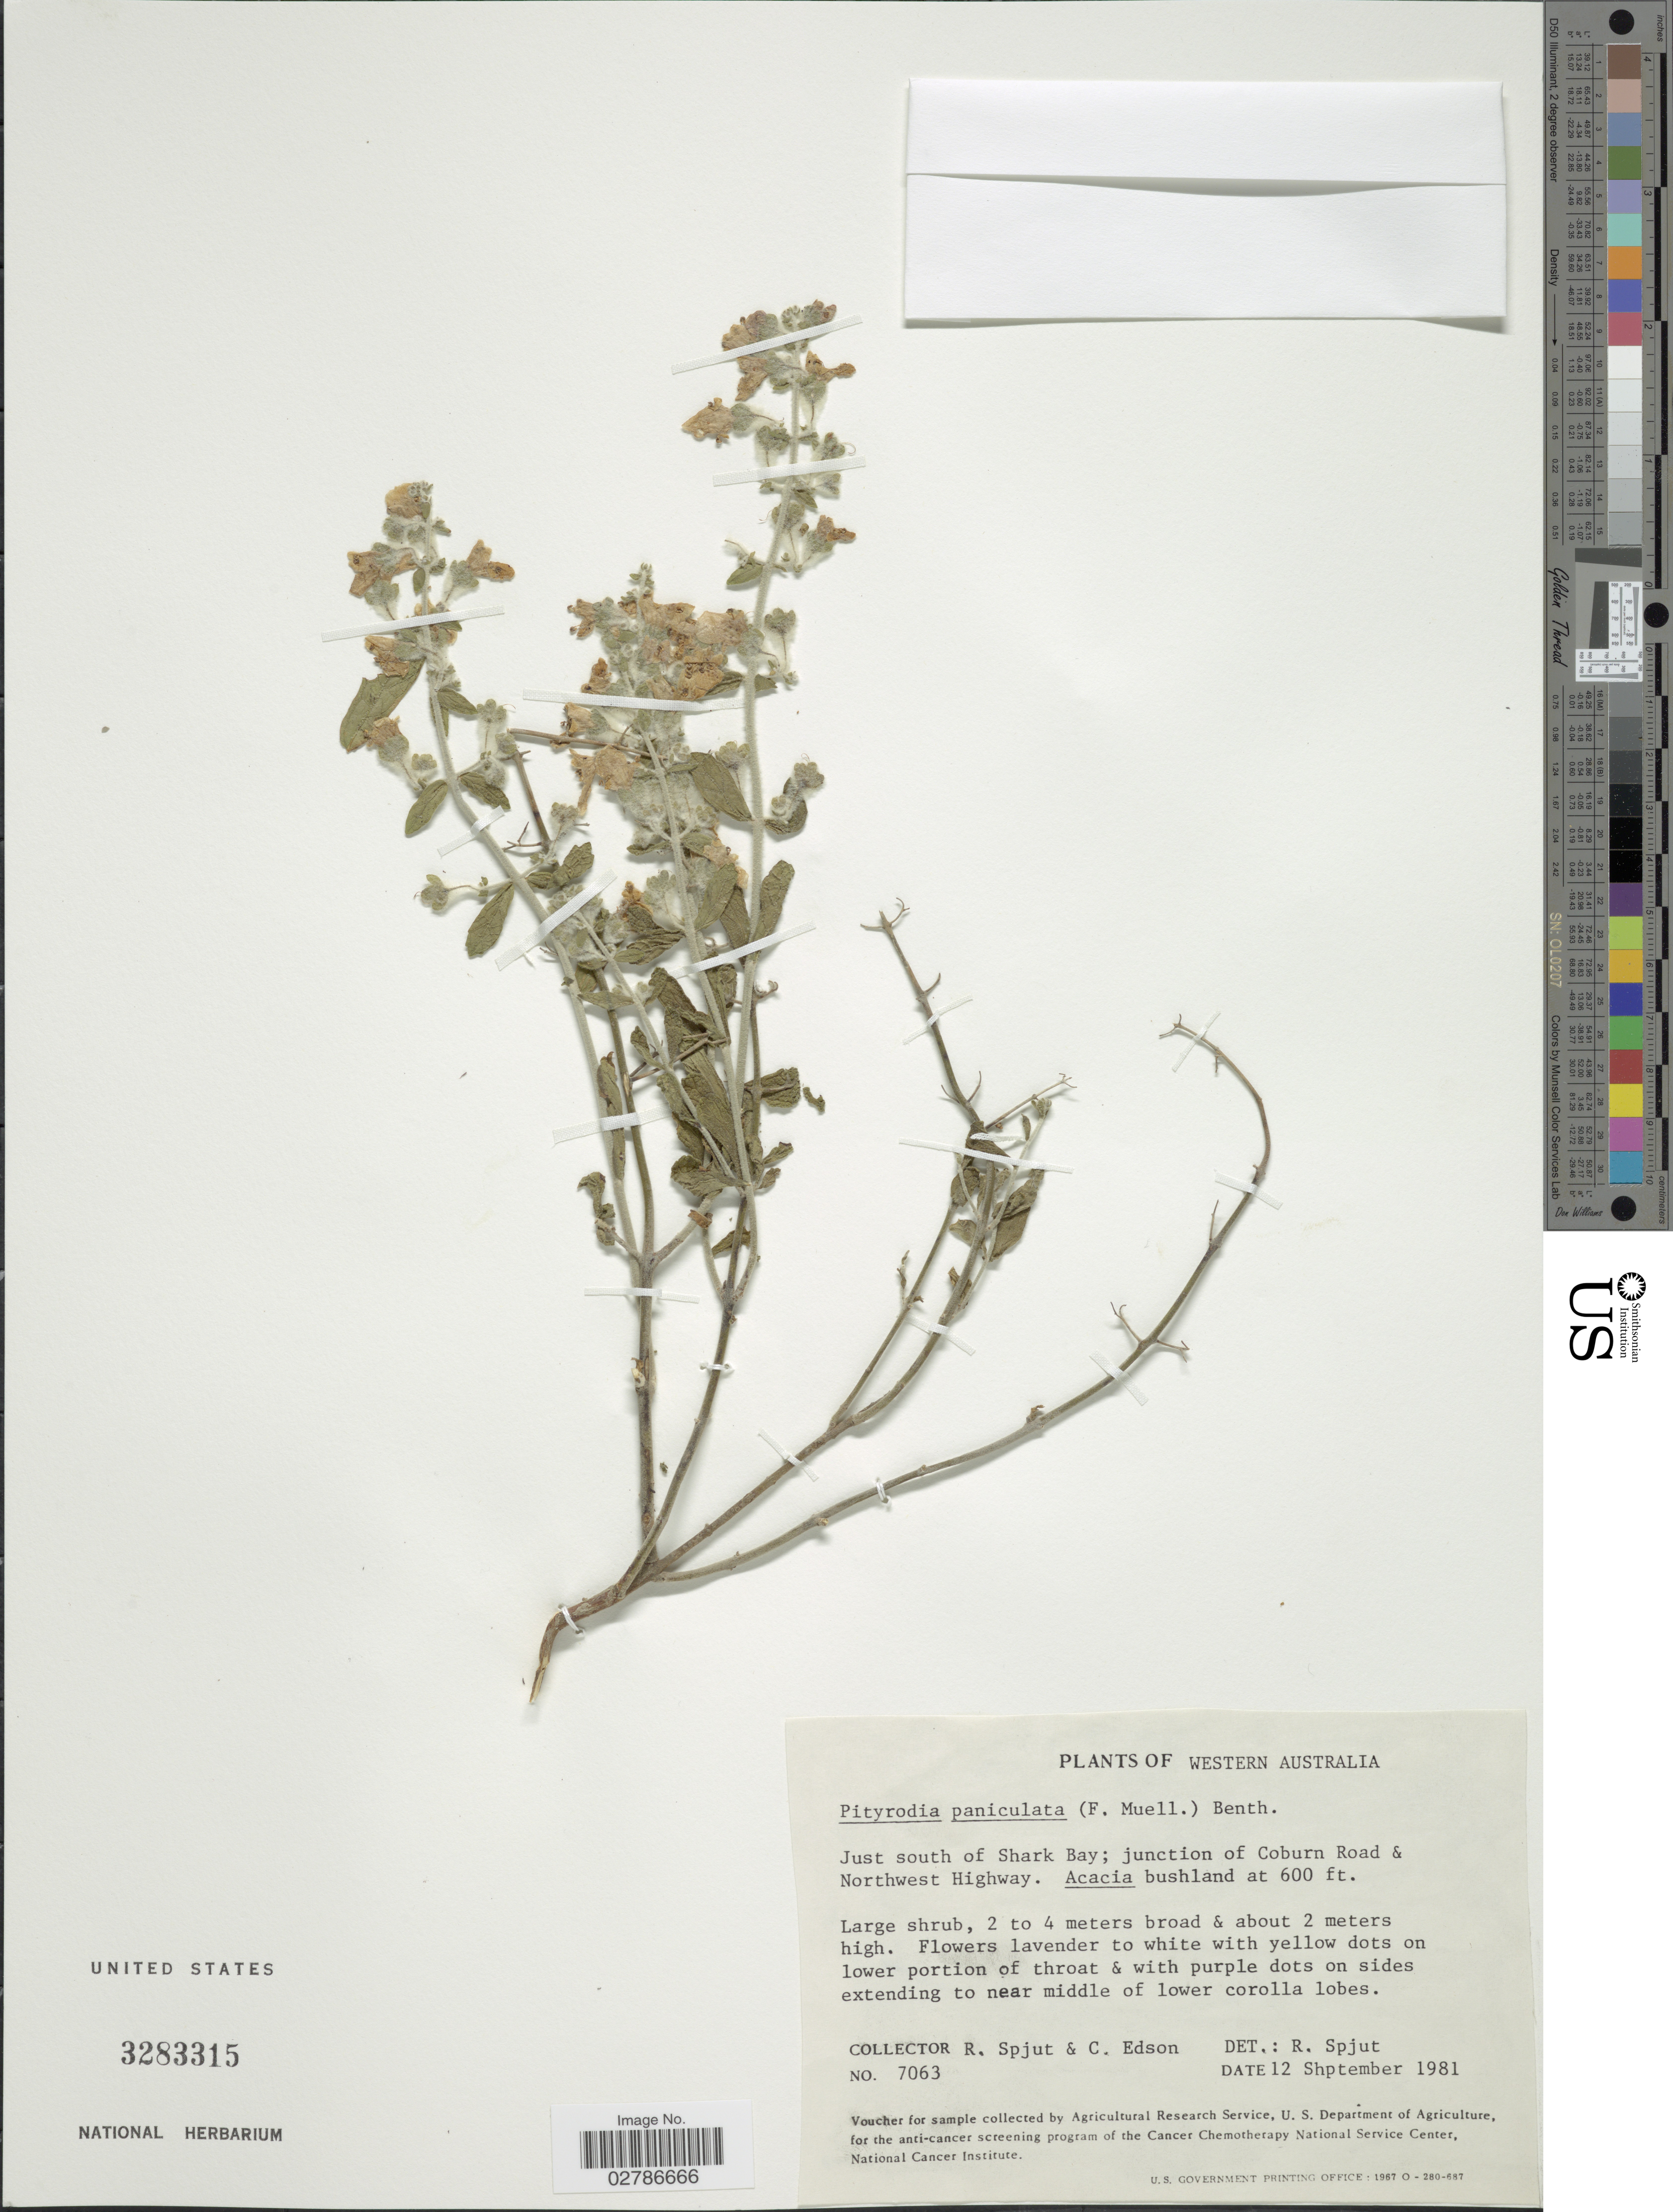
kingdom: Plantae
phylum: Tracheophyta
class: Magnoliopsida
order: Lamiales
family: Lamiaceae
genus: Pityrodia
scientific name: Pityrodia paniculata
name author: (F. Muell.) Benth.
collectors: R. Spjut & C. Edson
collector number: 7063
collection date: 1981-09-12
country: Australia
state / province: Western Australia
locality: Just south of Shark Bay; junction of Coburn Road & Northwest Highway.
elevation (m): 183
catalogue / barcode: US 3283315